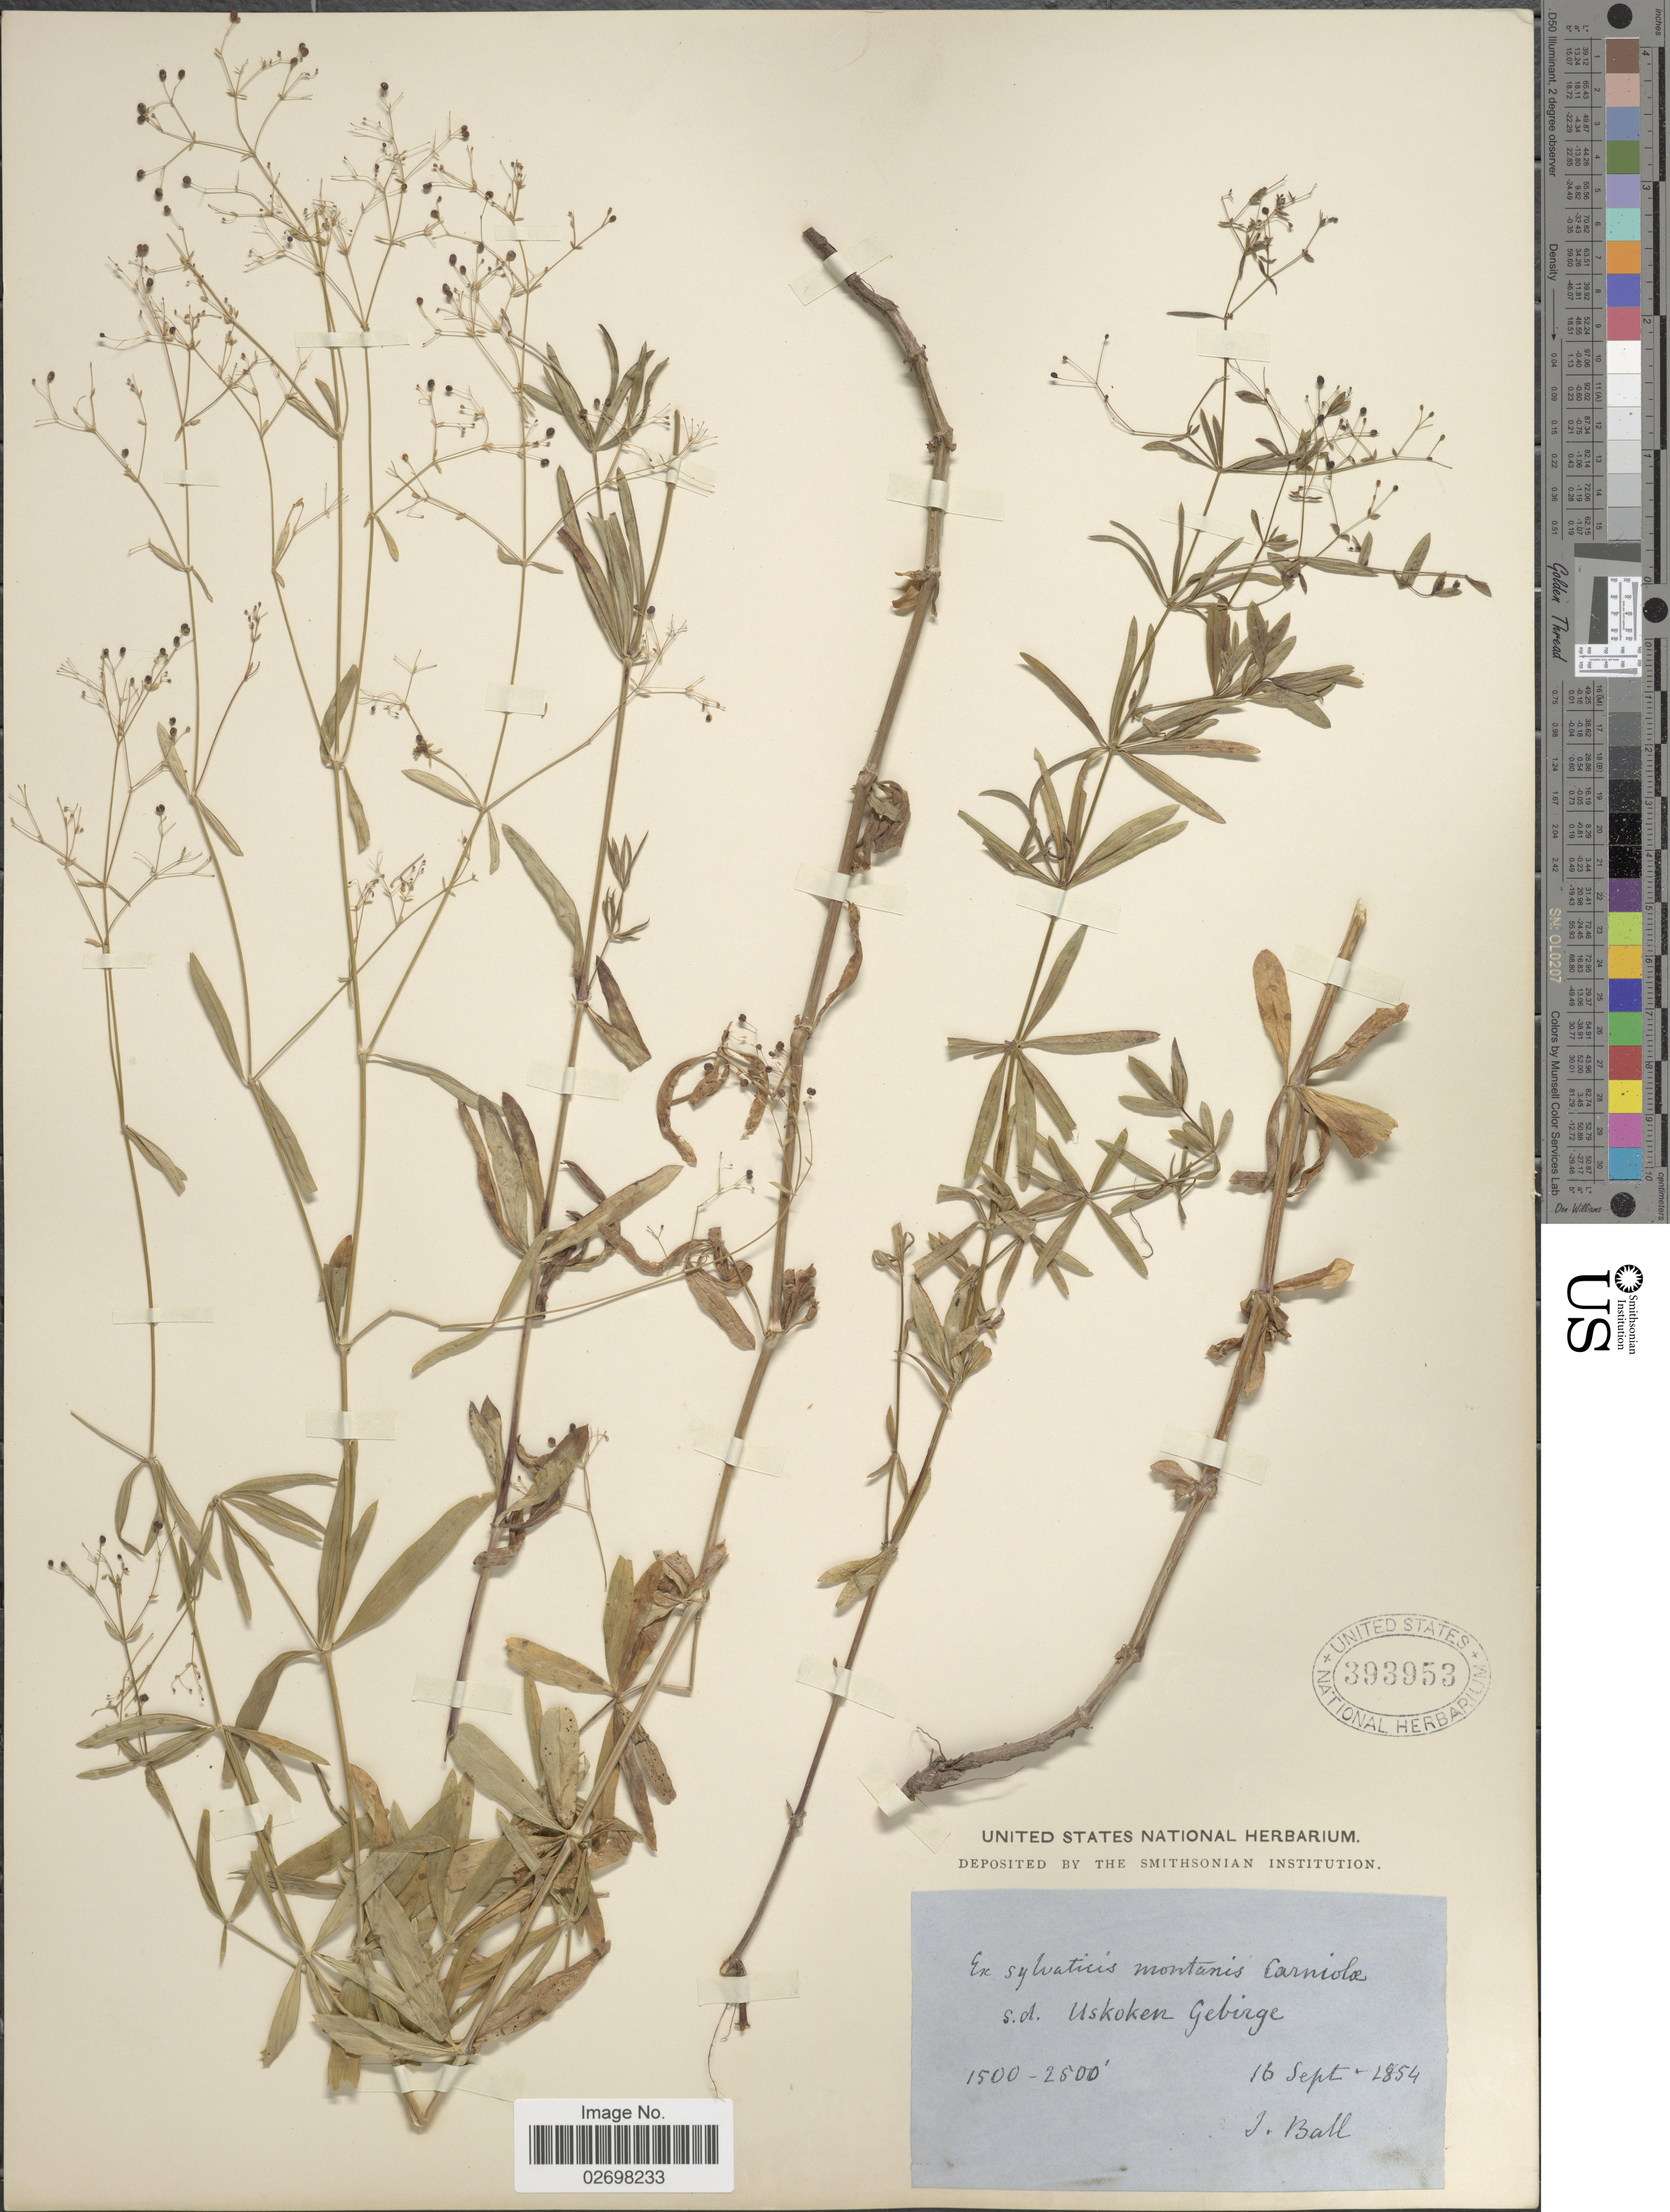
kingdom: Plantae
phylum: Tracheophyta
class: Magnoliopsida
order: Gentianales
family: Rubiaceae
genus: Galium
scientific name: Galium sp.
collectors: J. Ball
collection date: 1854-09-16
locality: Sylvestricis montanis Carnioloe s.d. Uskoken Gebirge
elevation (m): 457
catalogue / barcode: US 393953